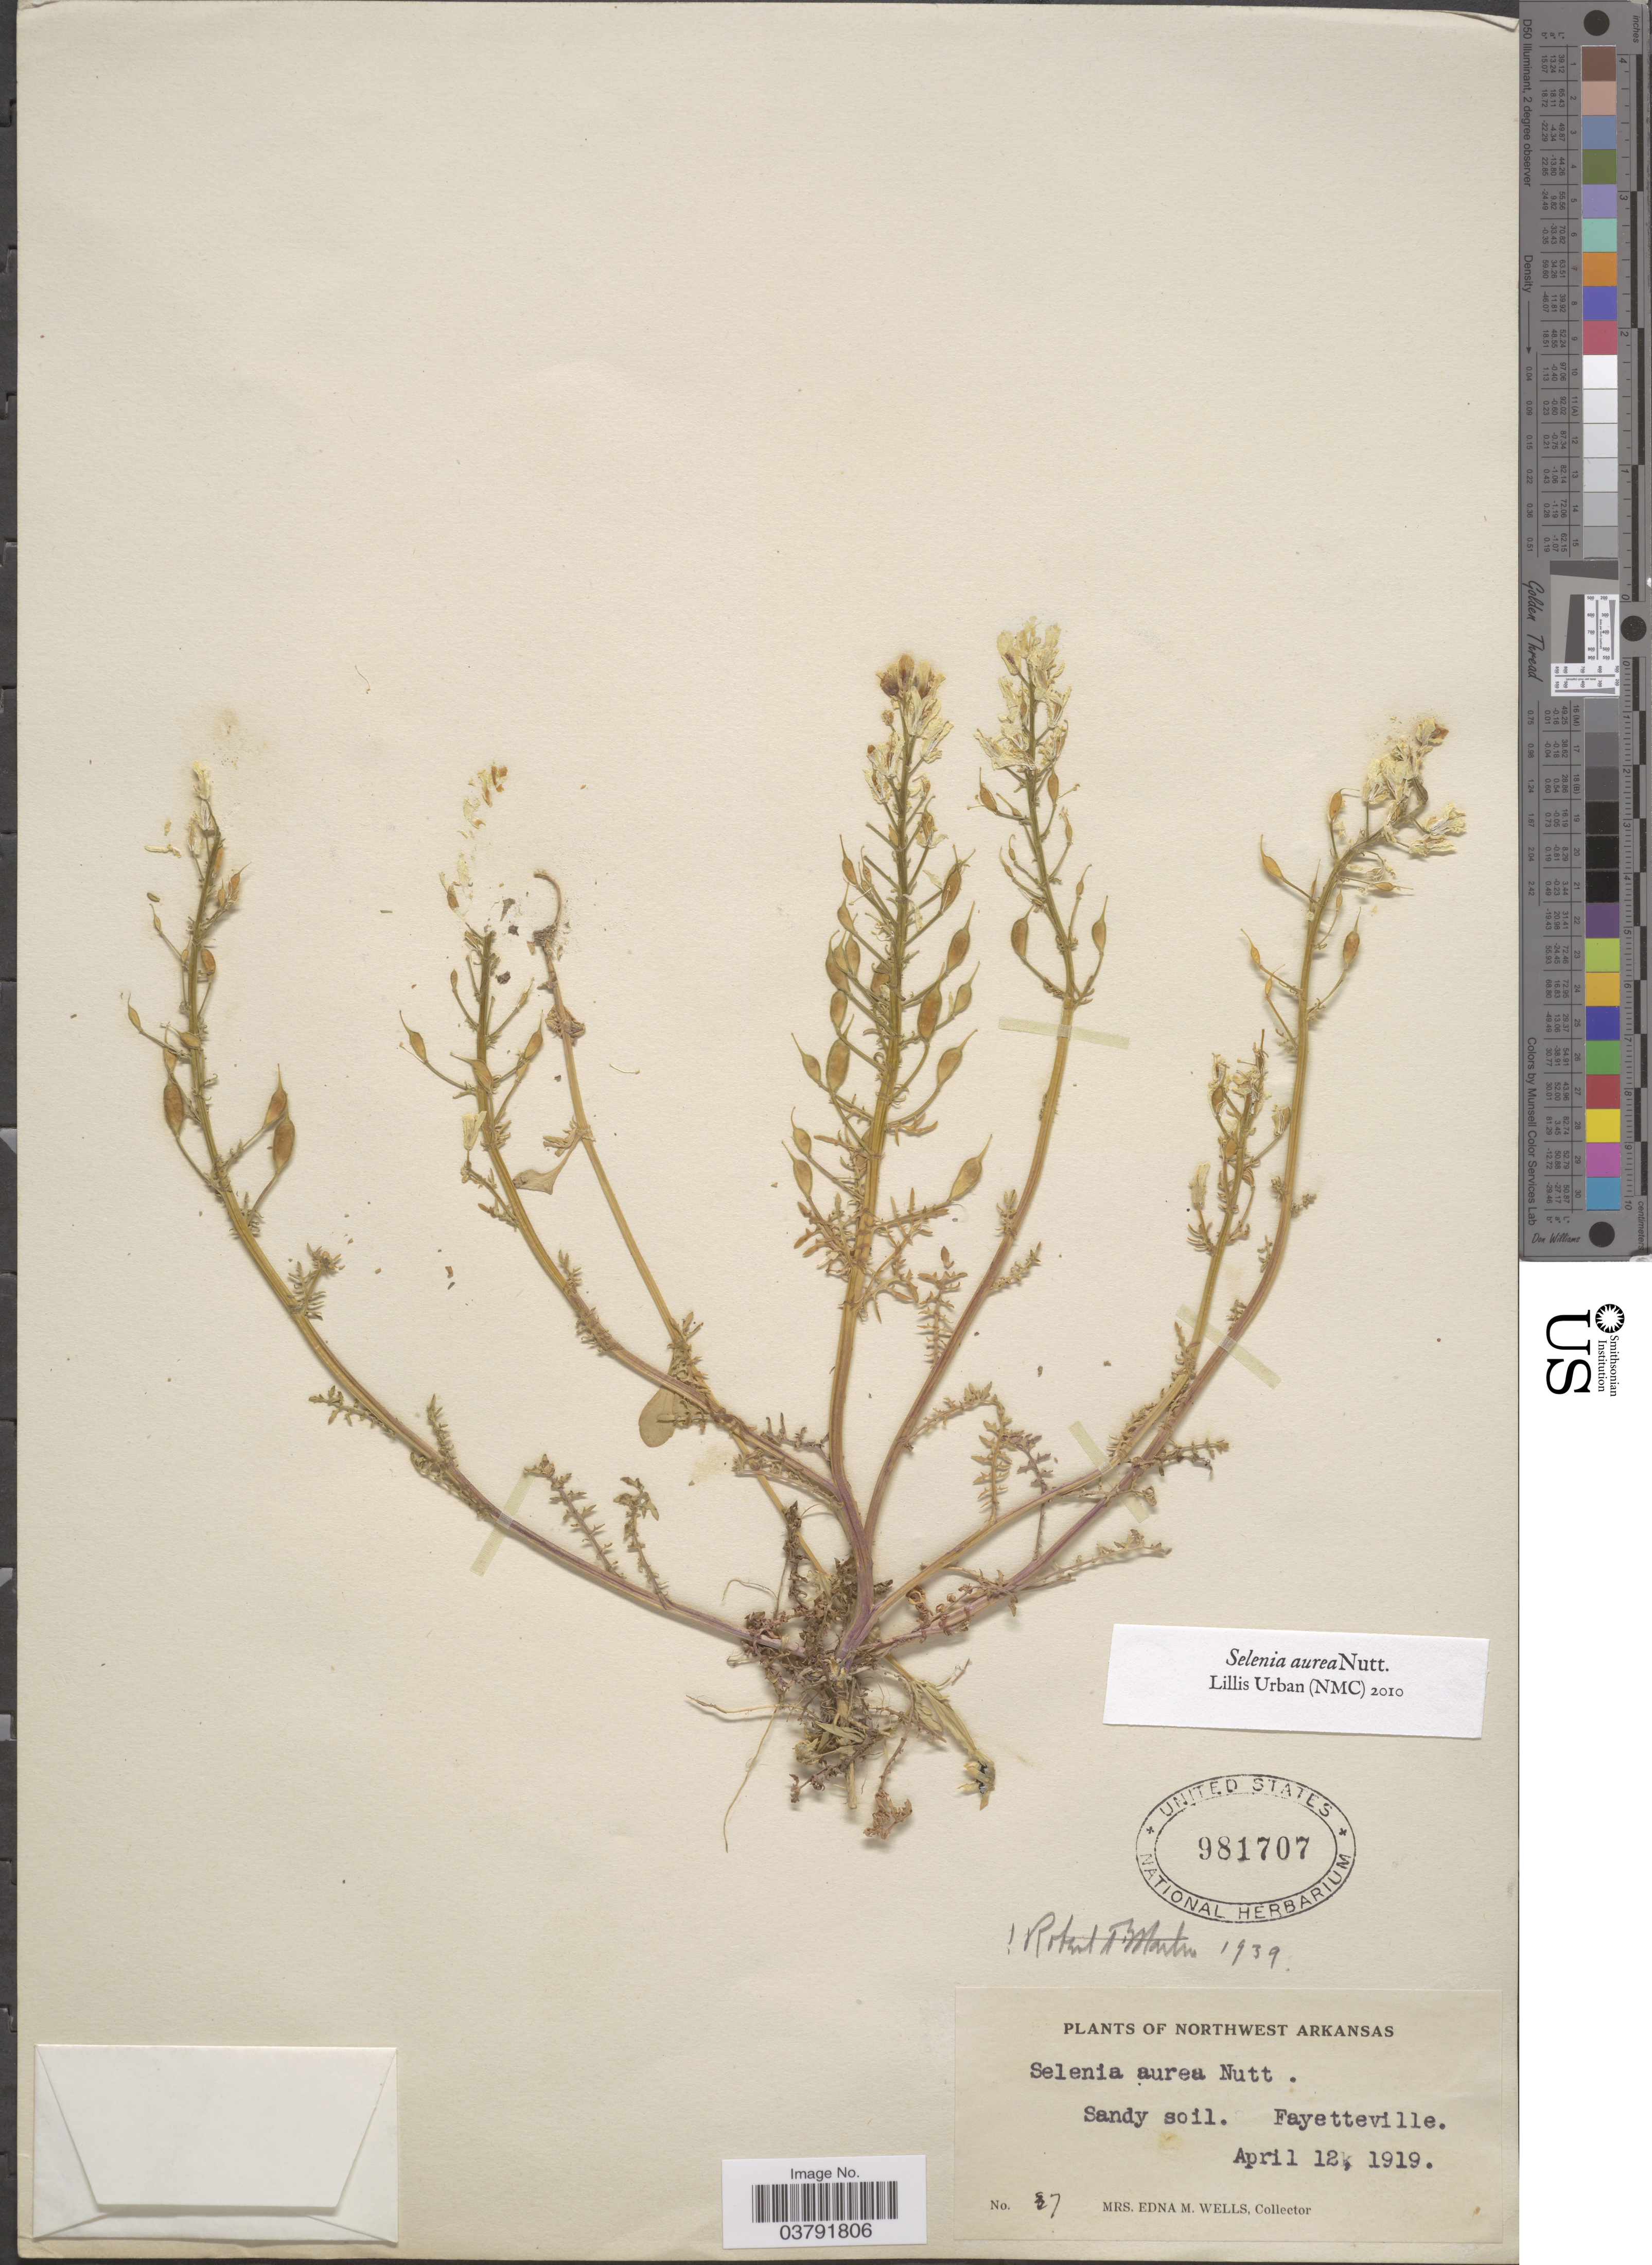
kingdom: Plantae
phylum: Tracheophyta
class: Magnoliopsida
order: Brassicales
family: Brassicaceae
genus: Selenia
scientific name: Selenia aurea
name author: Nutt.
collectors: E. M. Wells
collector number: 7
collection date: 1919-04-12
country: United States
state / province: Arkansas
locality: Northwest Arkansas. Fayetteville.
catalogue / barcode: US 981707